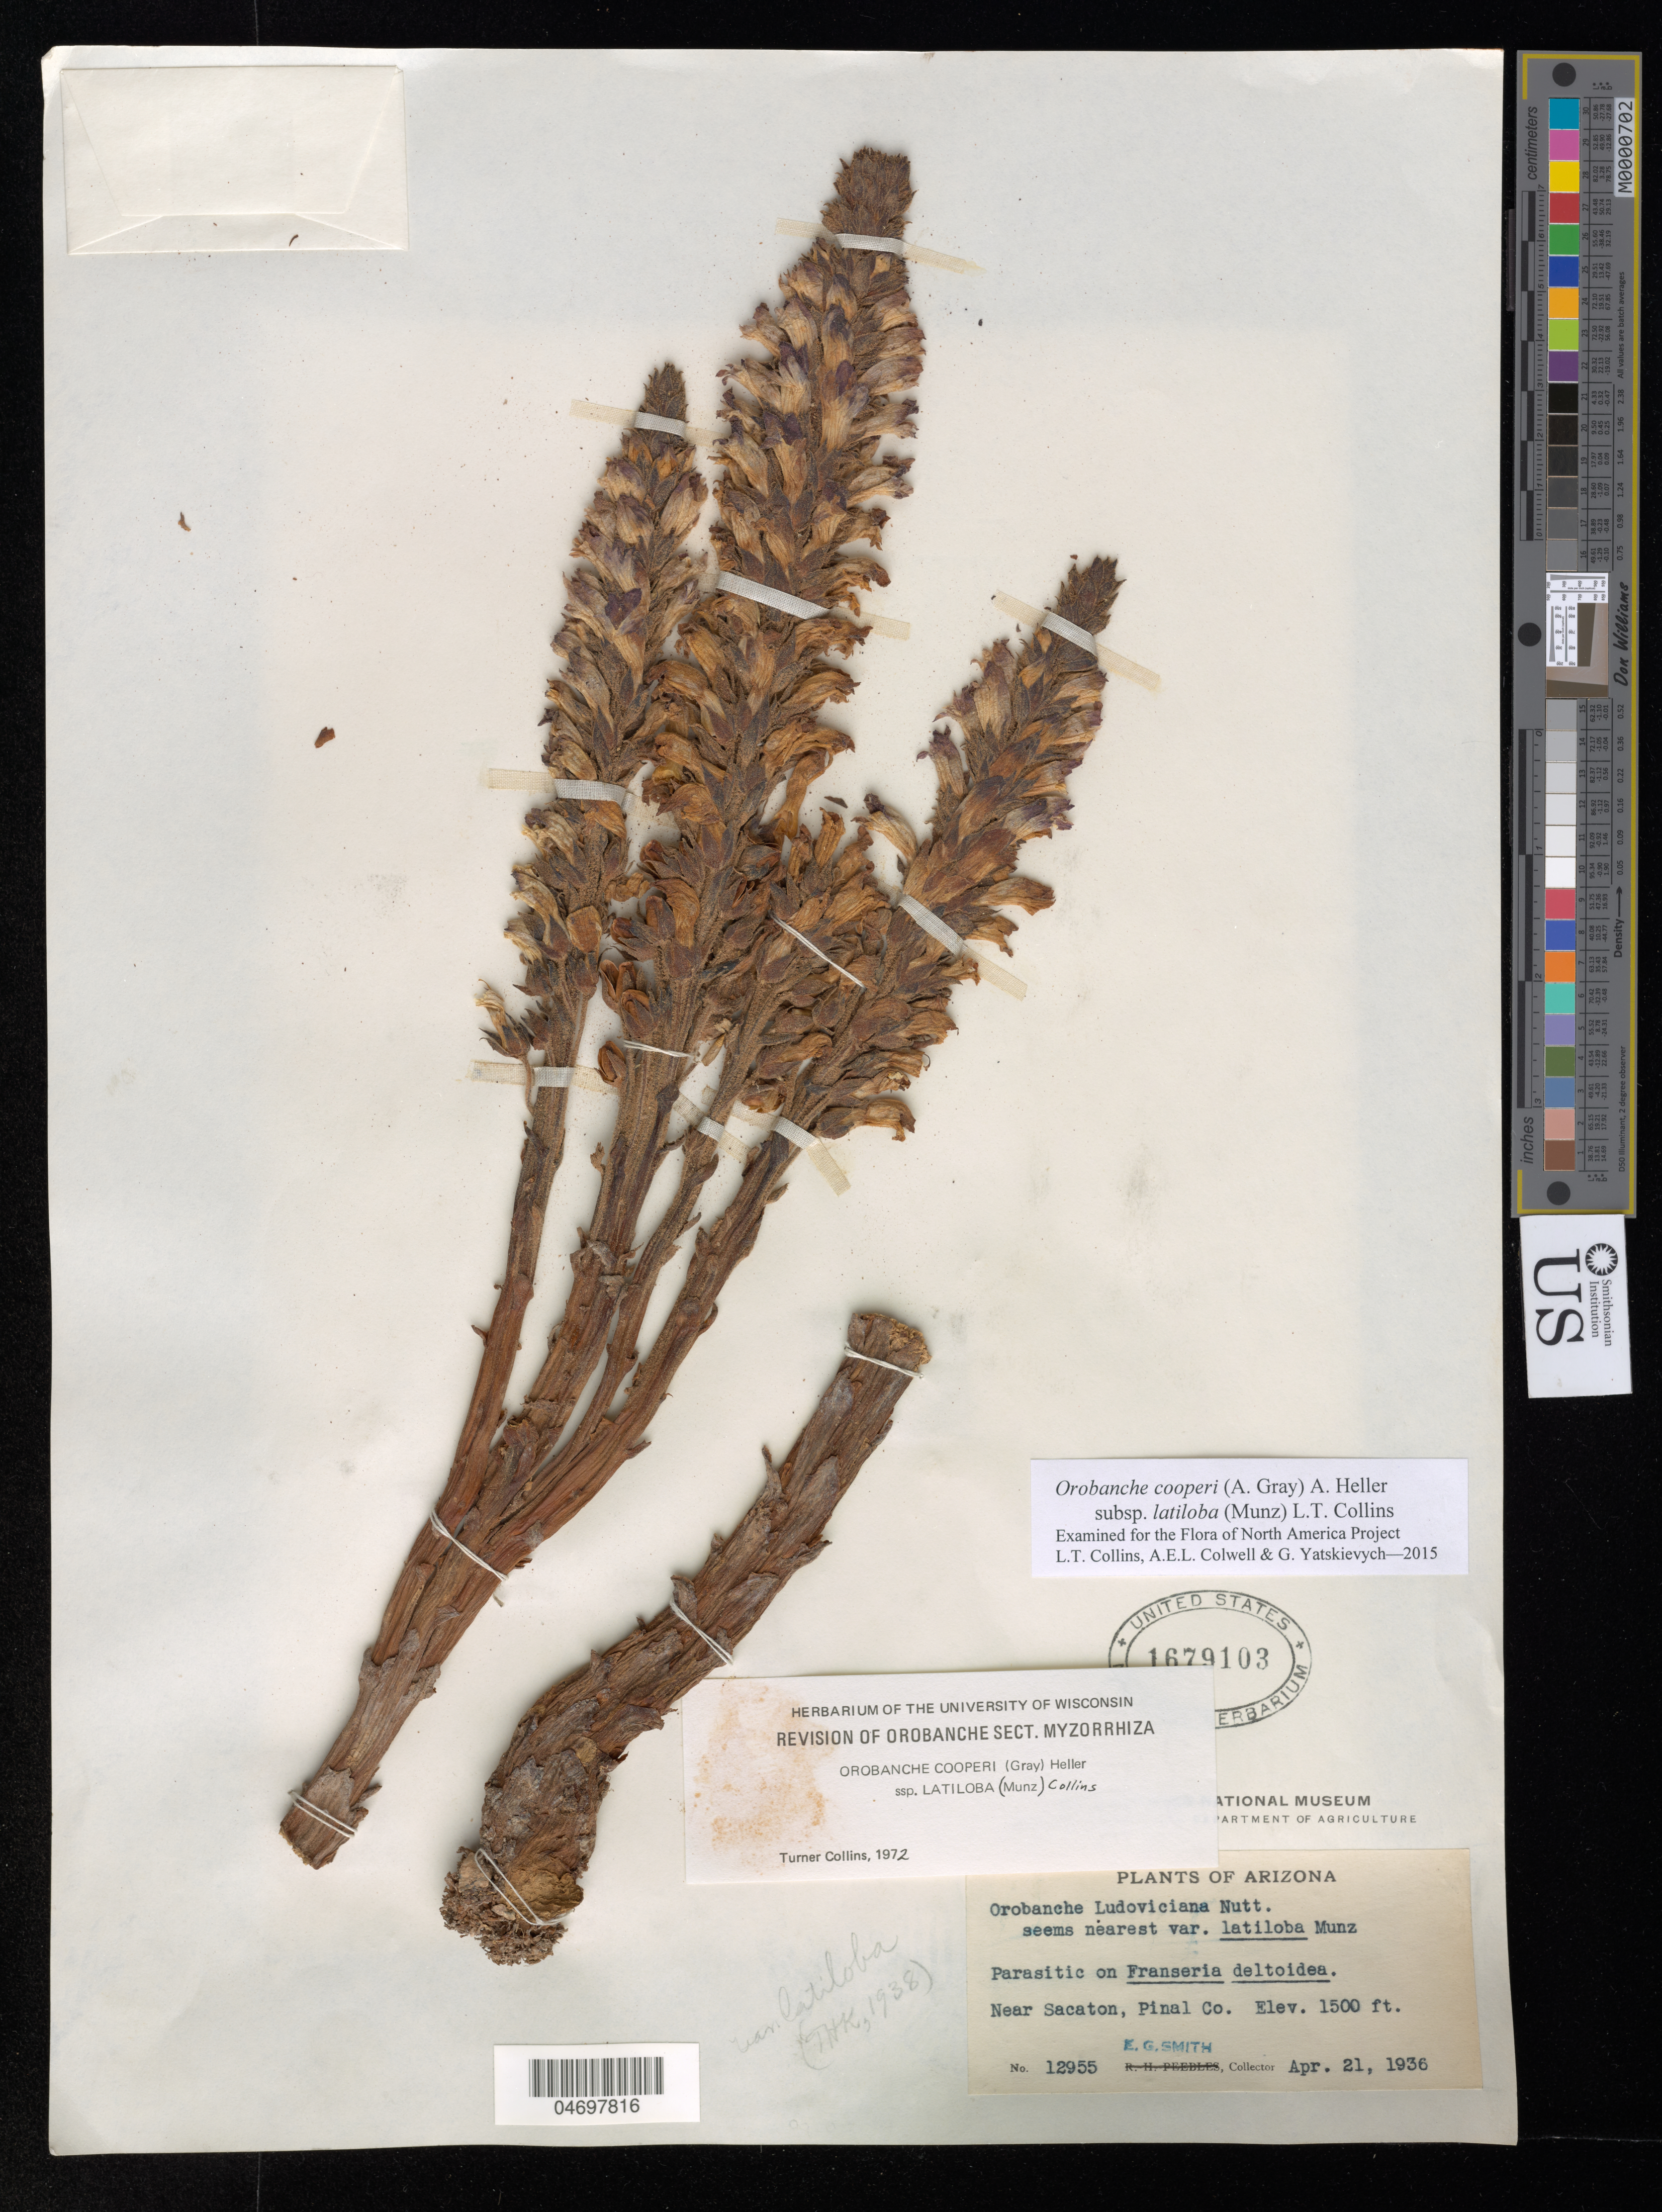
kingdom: Plantae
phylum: Tracheophyta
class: Magnoliopsida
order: Lamiales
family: Orobanchaceae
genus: Orobanche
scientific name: Orobanche cooperi subsp. latiloba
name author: (Munz) L.T. Collins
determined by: Collins, L. T.; Colwell, A. E.; Yatskievych, G. A.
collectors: E. G. Smith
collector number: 12955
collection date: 1936-04-21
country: United States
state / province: Arizona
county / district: Pinal Co.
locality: Near Sacaton.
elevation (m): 457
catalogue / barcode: US 1679103